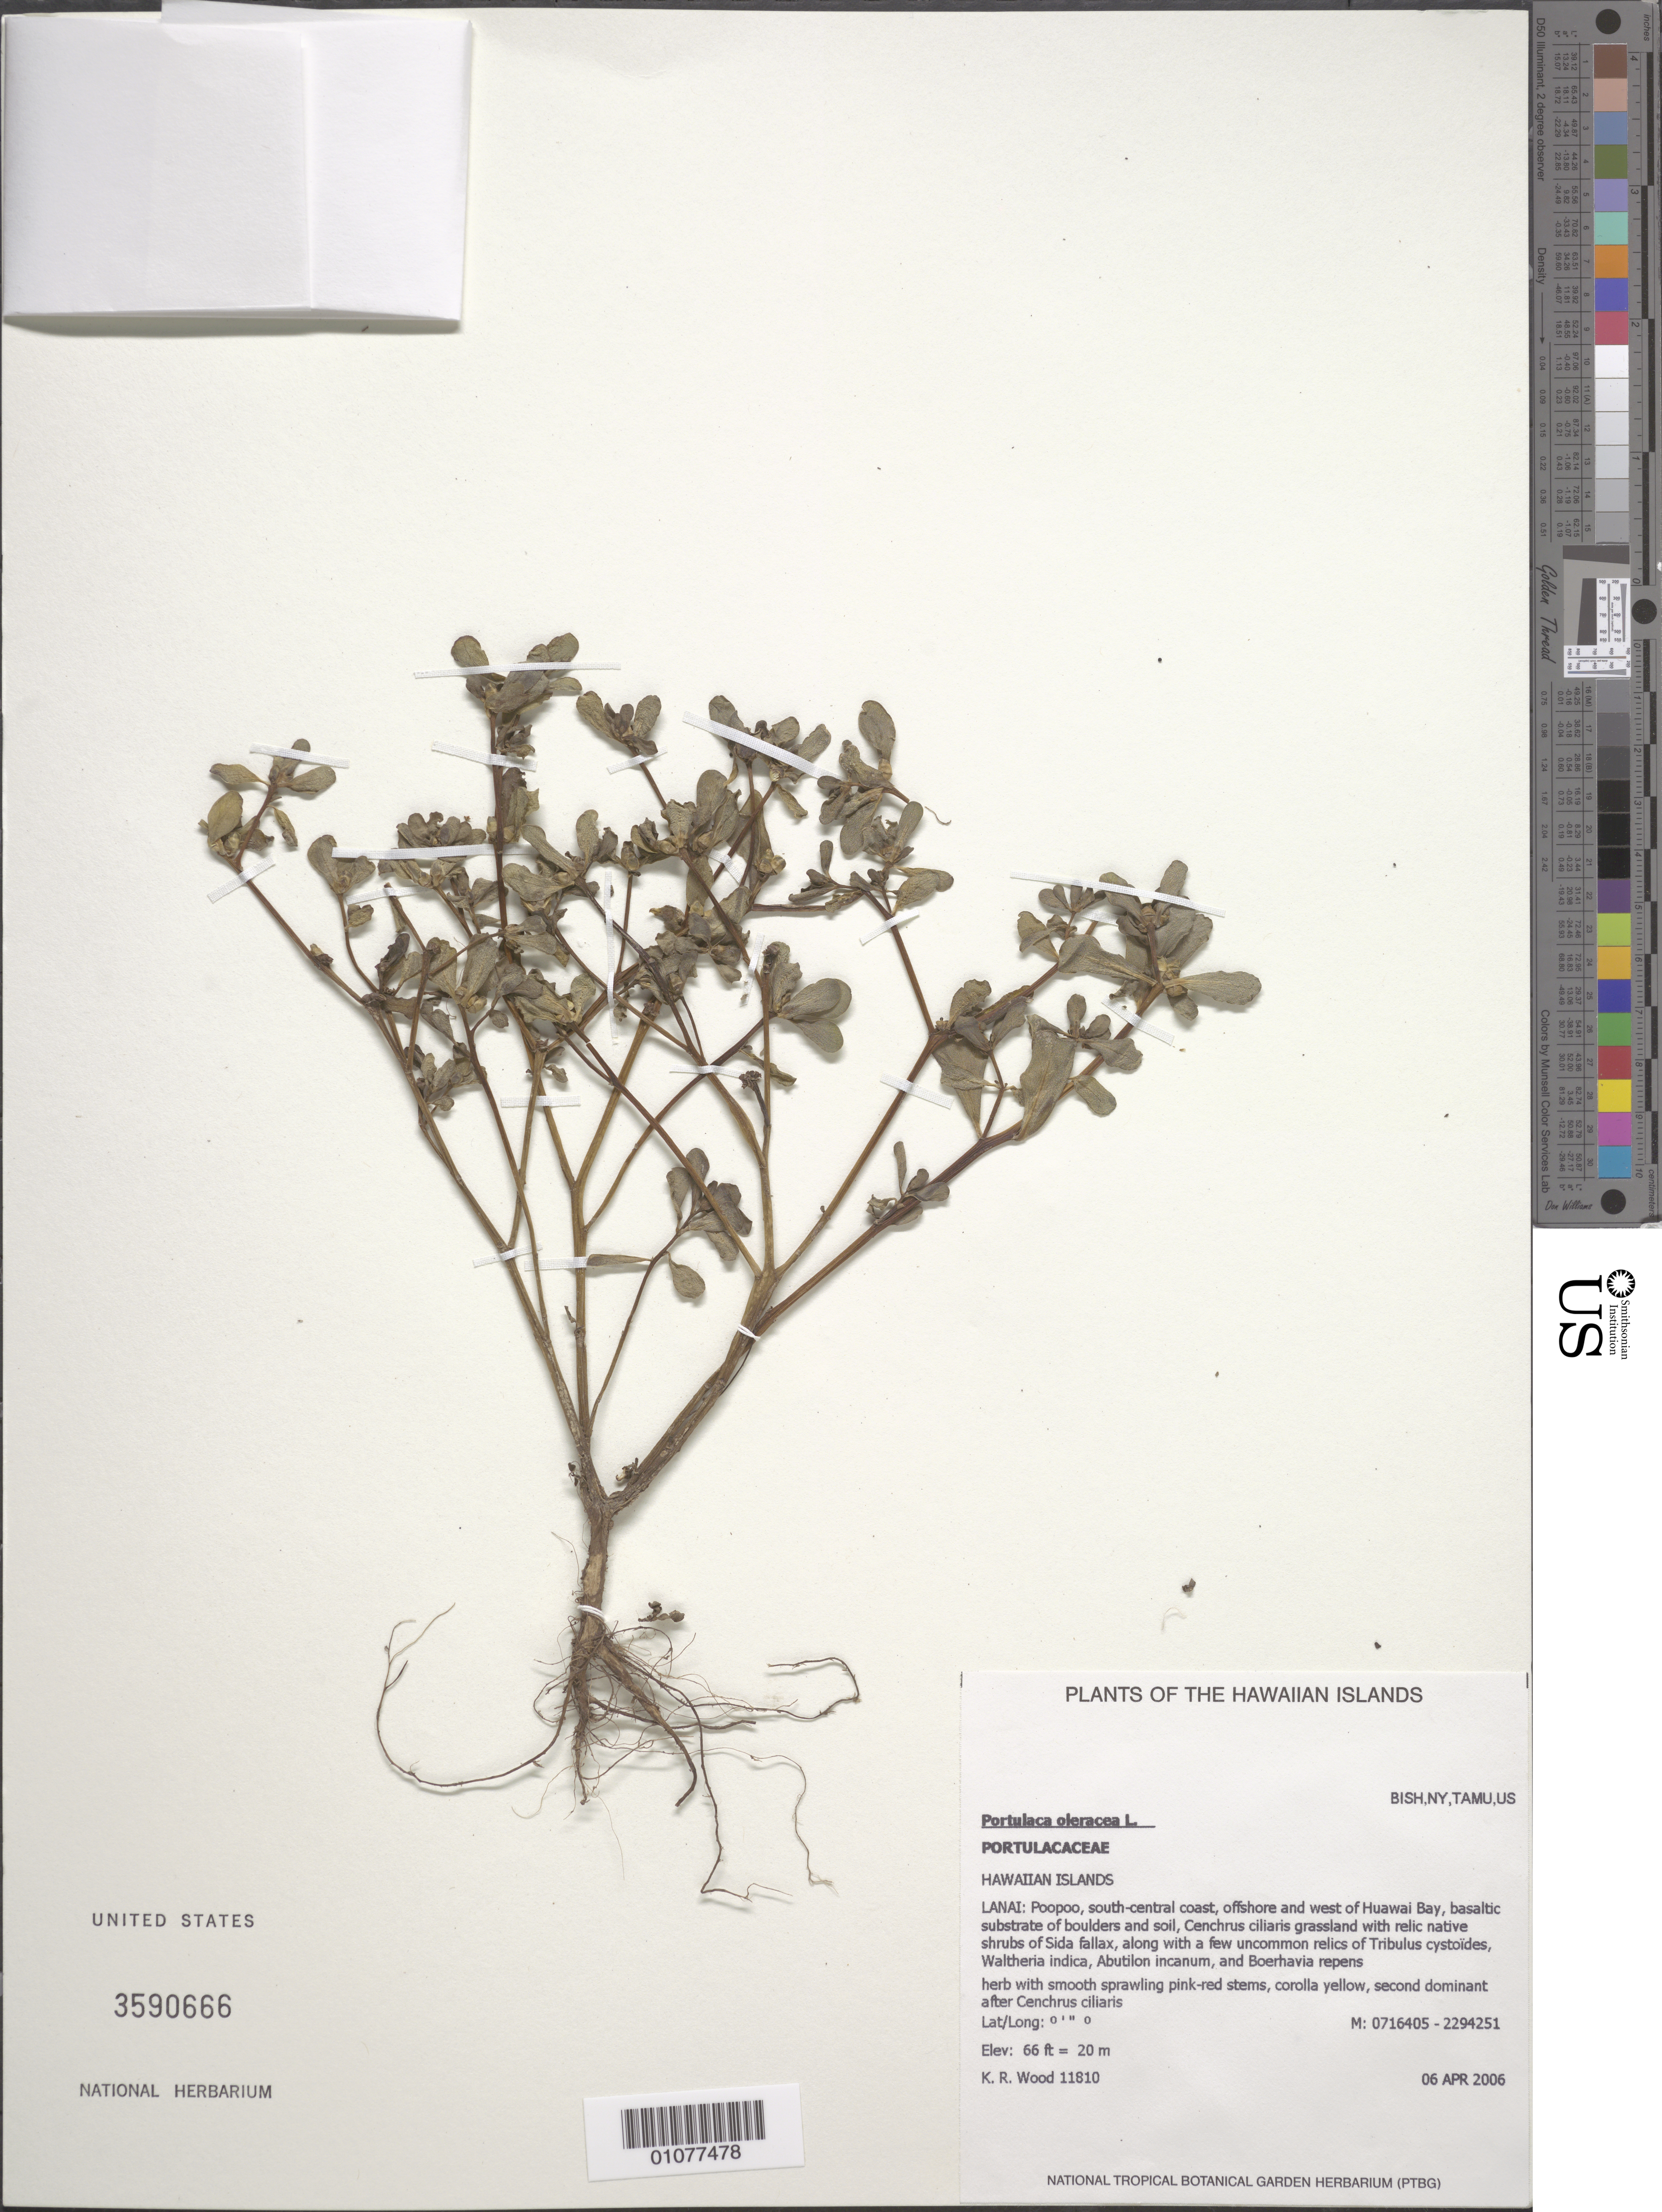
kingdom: Plantae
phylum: Tracheophyta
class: Magnoliopsida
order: Caryophyllales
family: Portulacaceae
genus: Portulaca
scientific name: Portulaca oleracea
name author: L.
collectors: K. R. Wood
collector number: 11810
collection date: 2006-04-06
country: United States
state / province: Hawaii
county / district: Maui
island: Lana'i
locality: Poopoo, S central coast, offshore and W of Huawai Bay.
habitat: Cenchrus ciliaris grassland with relic native shrubs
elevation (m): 20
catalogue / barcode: US 3590666